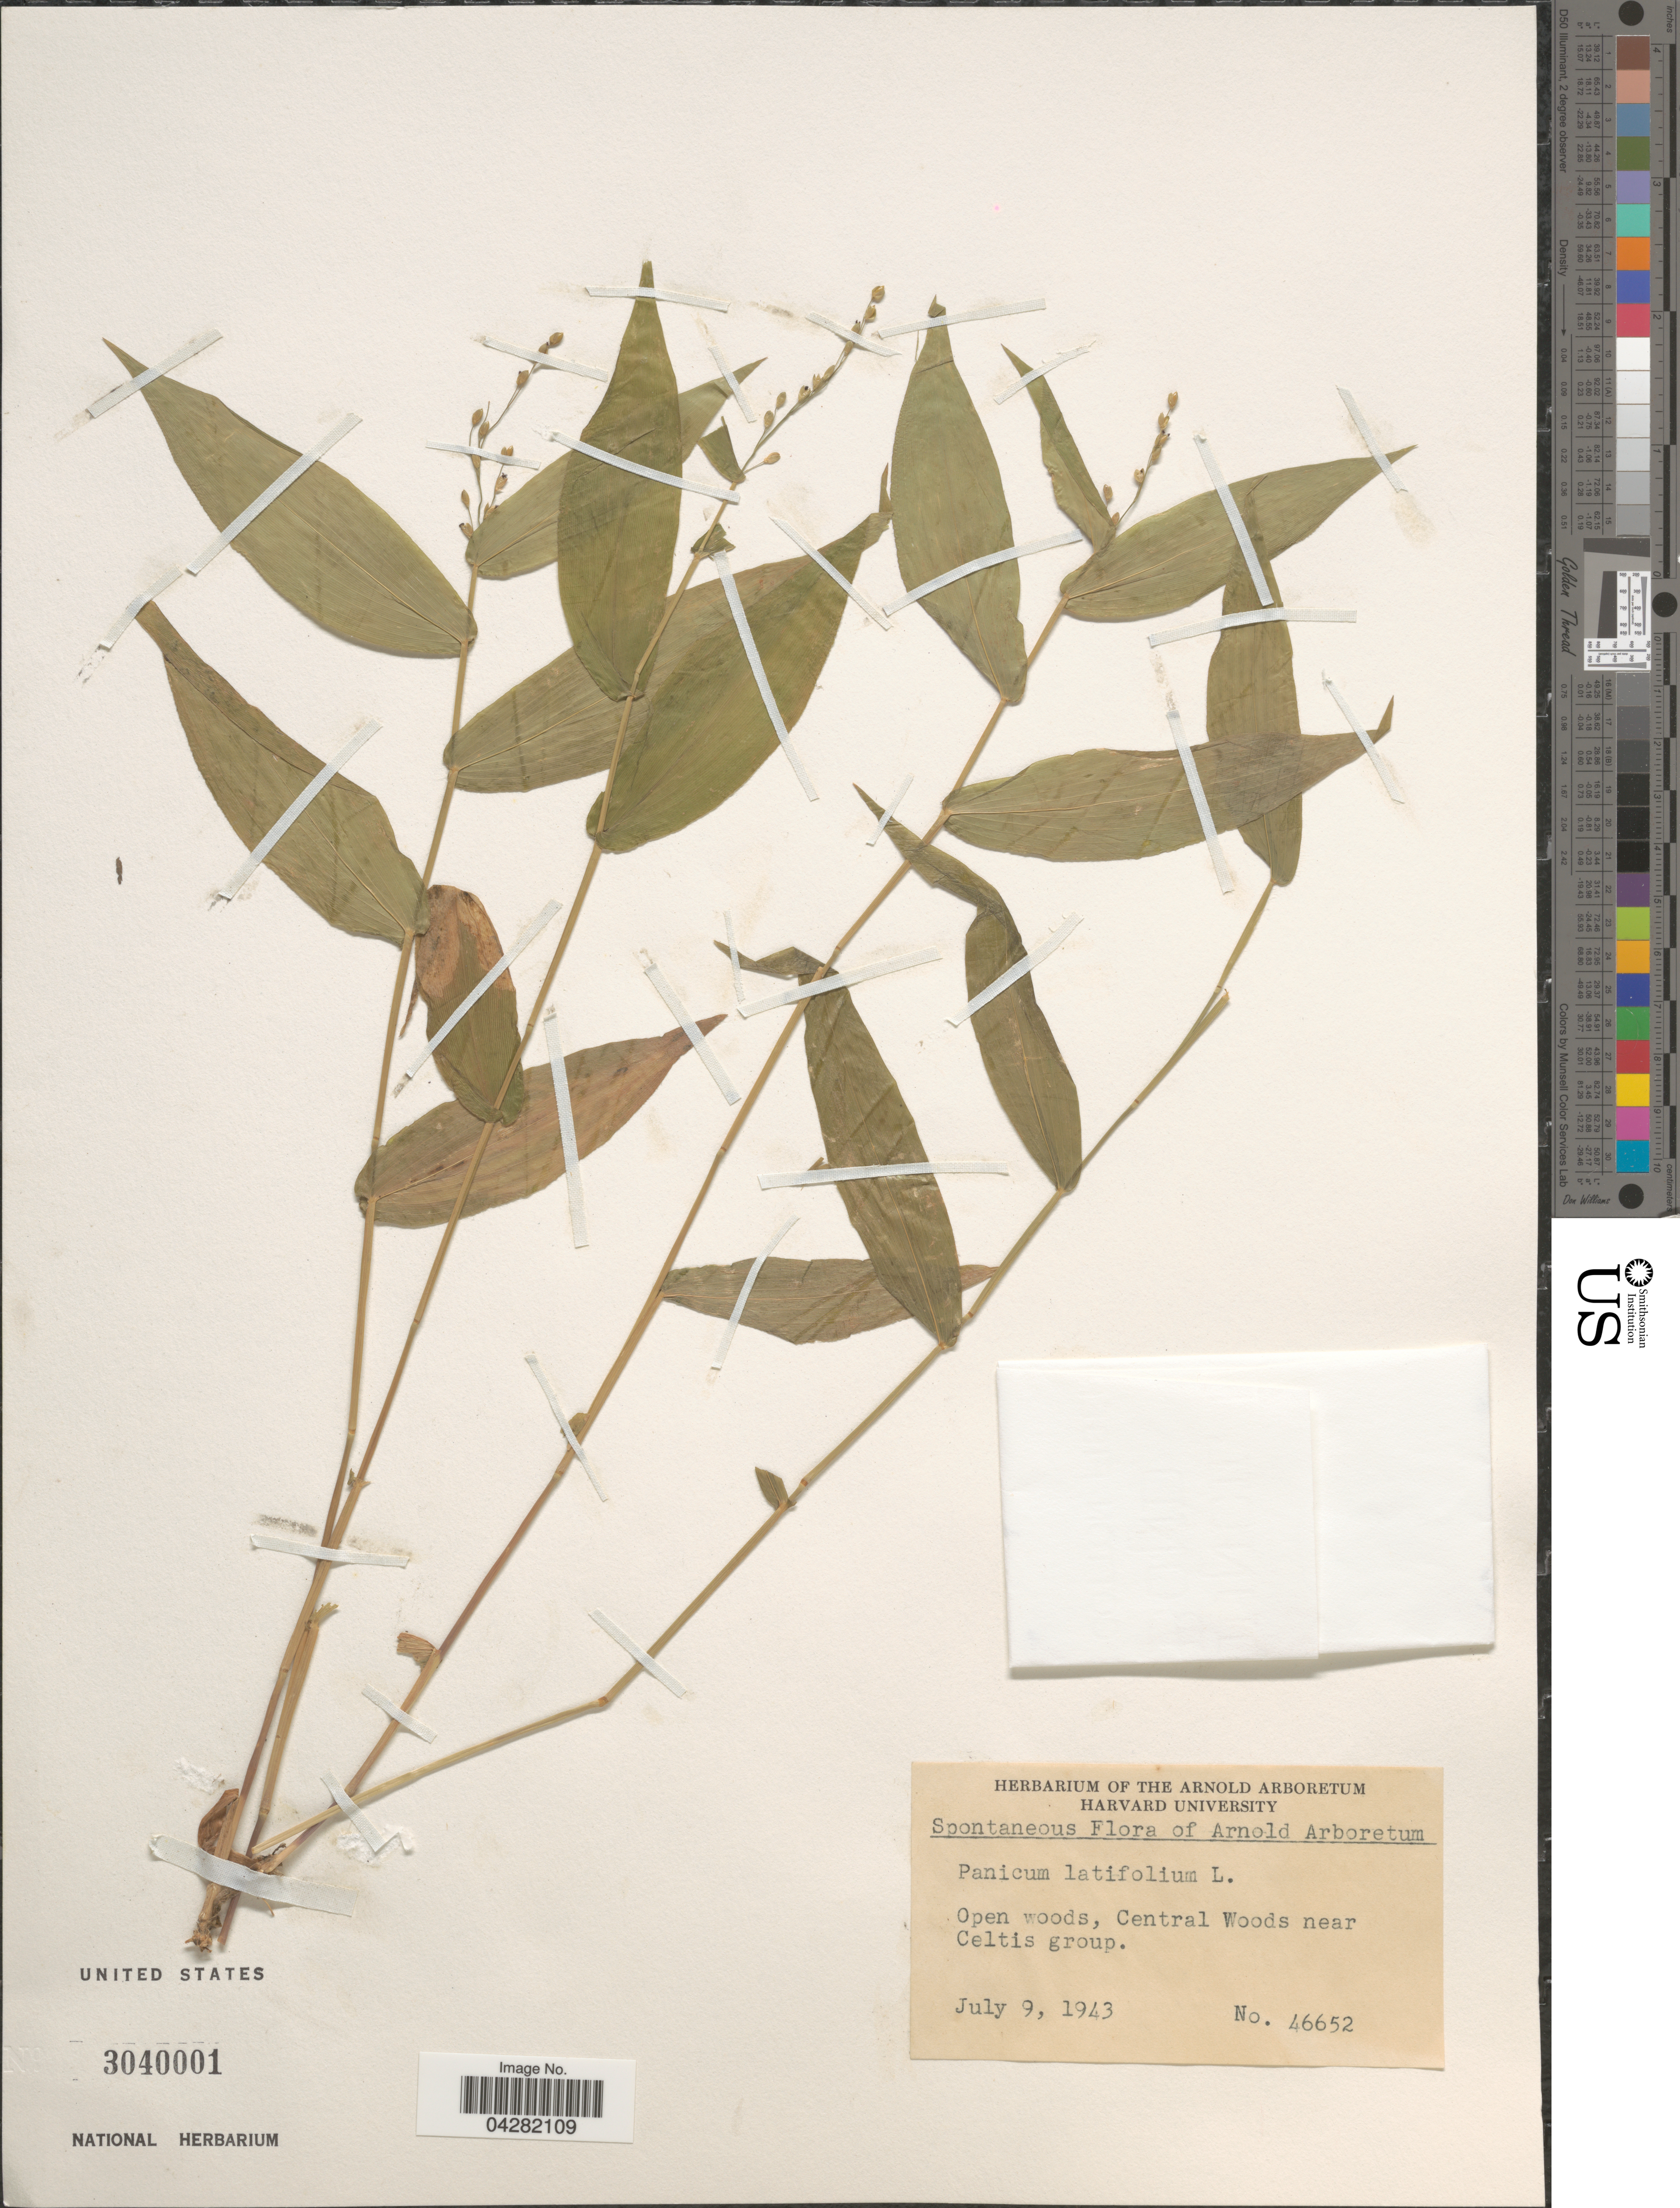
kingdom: Plantae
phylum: Tracheophyta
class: Liliopsida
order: Poales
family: Poaceae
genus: Dichanthelium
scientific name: Dichanthelium latifolium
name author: (L.) Harvill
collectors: Ex herb. of the Arnold Arboretum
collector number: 46652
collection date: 1943-07-09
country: United States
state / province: Massachusetts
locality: Arnold Arboretum. Central Woods near Celtis group.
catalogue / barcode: US 3040001